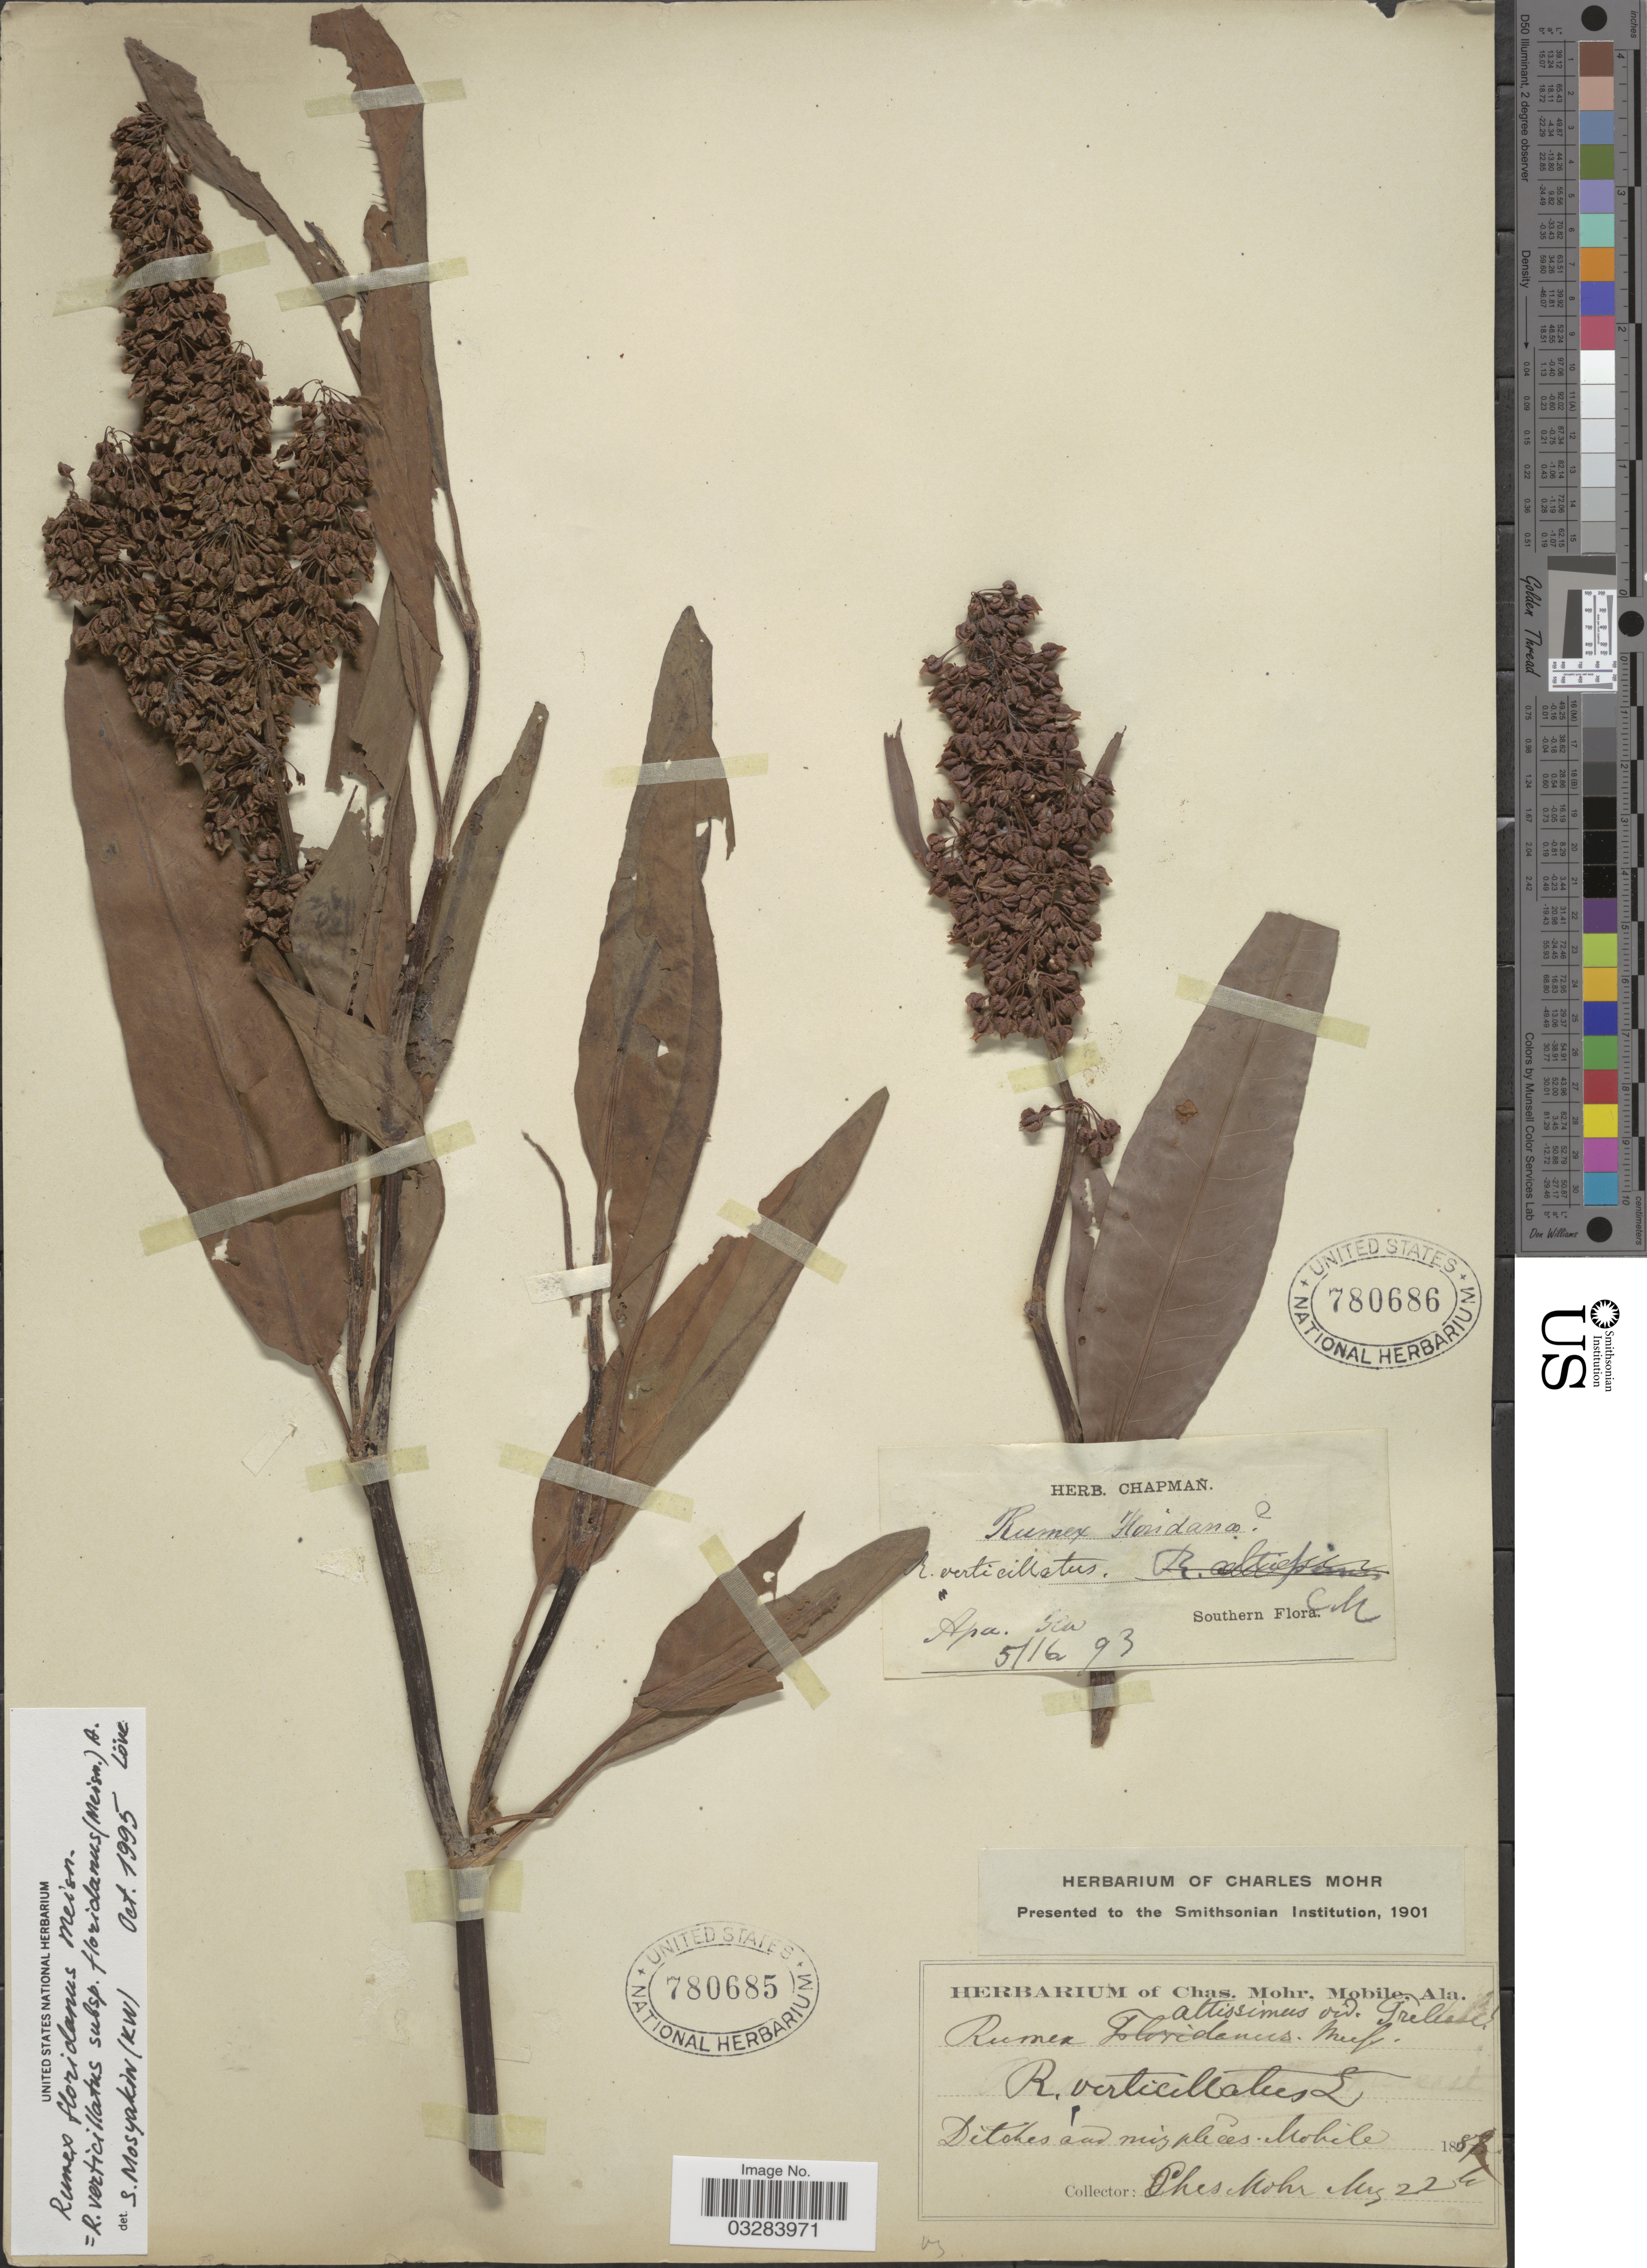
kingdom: Plantae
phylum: Tracheophyta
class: Magnoliopsida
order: Caryophyllales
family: Polygonaceae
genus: Rumex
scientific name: Rumex floridanus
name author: Meisn.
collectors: Mohr, C. T. (herbarium)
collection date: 1887-05-22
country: United States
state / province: Alabama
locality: Mobile.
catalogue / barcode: US 780685-2